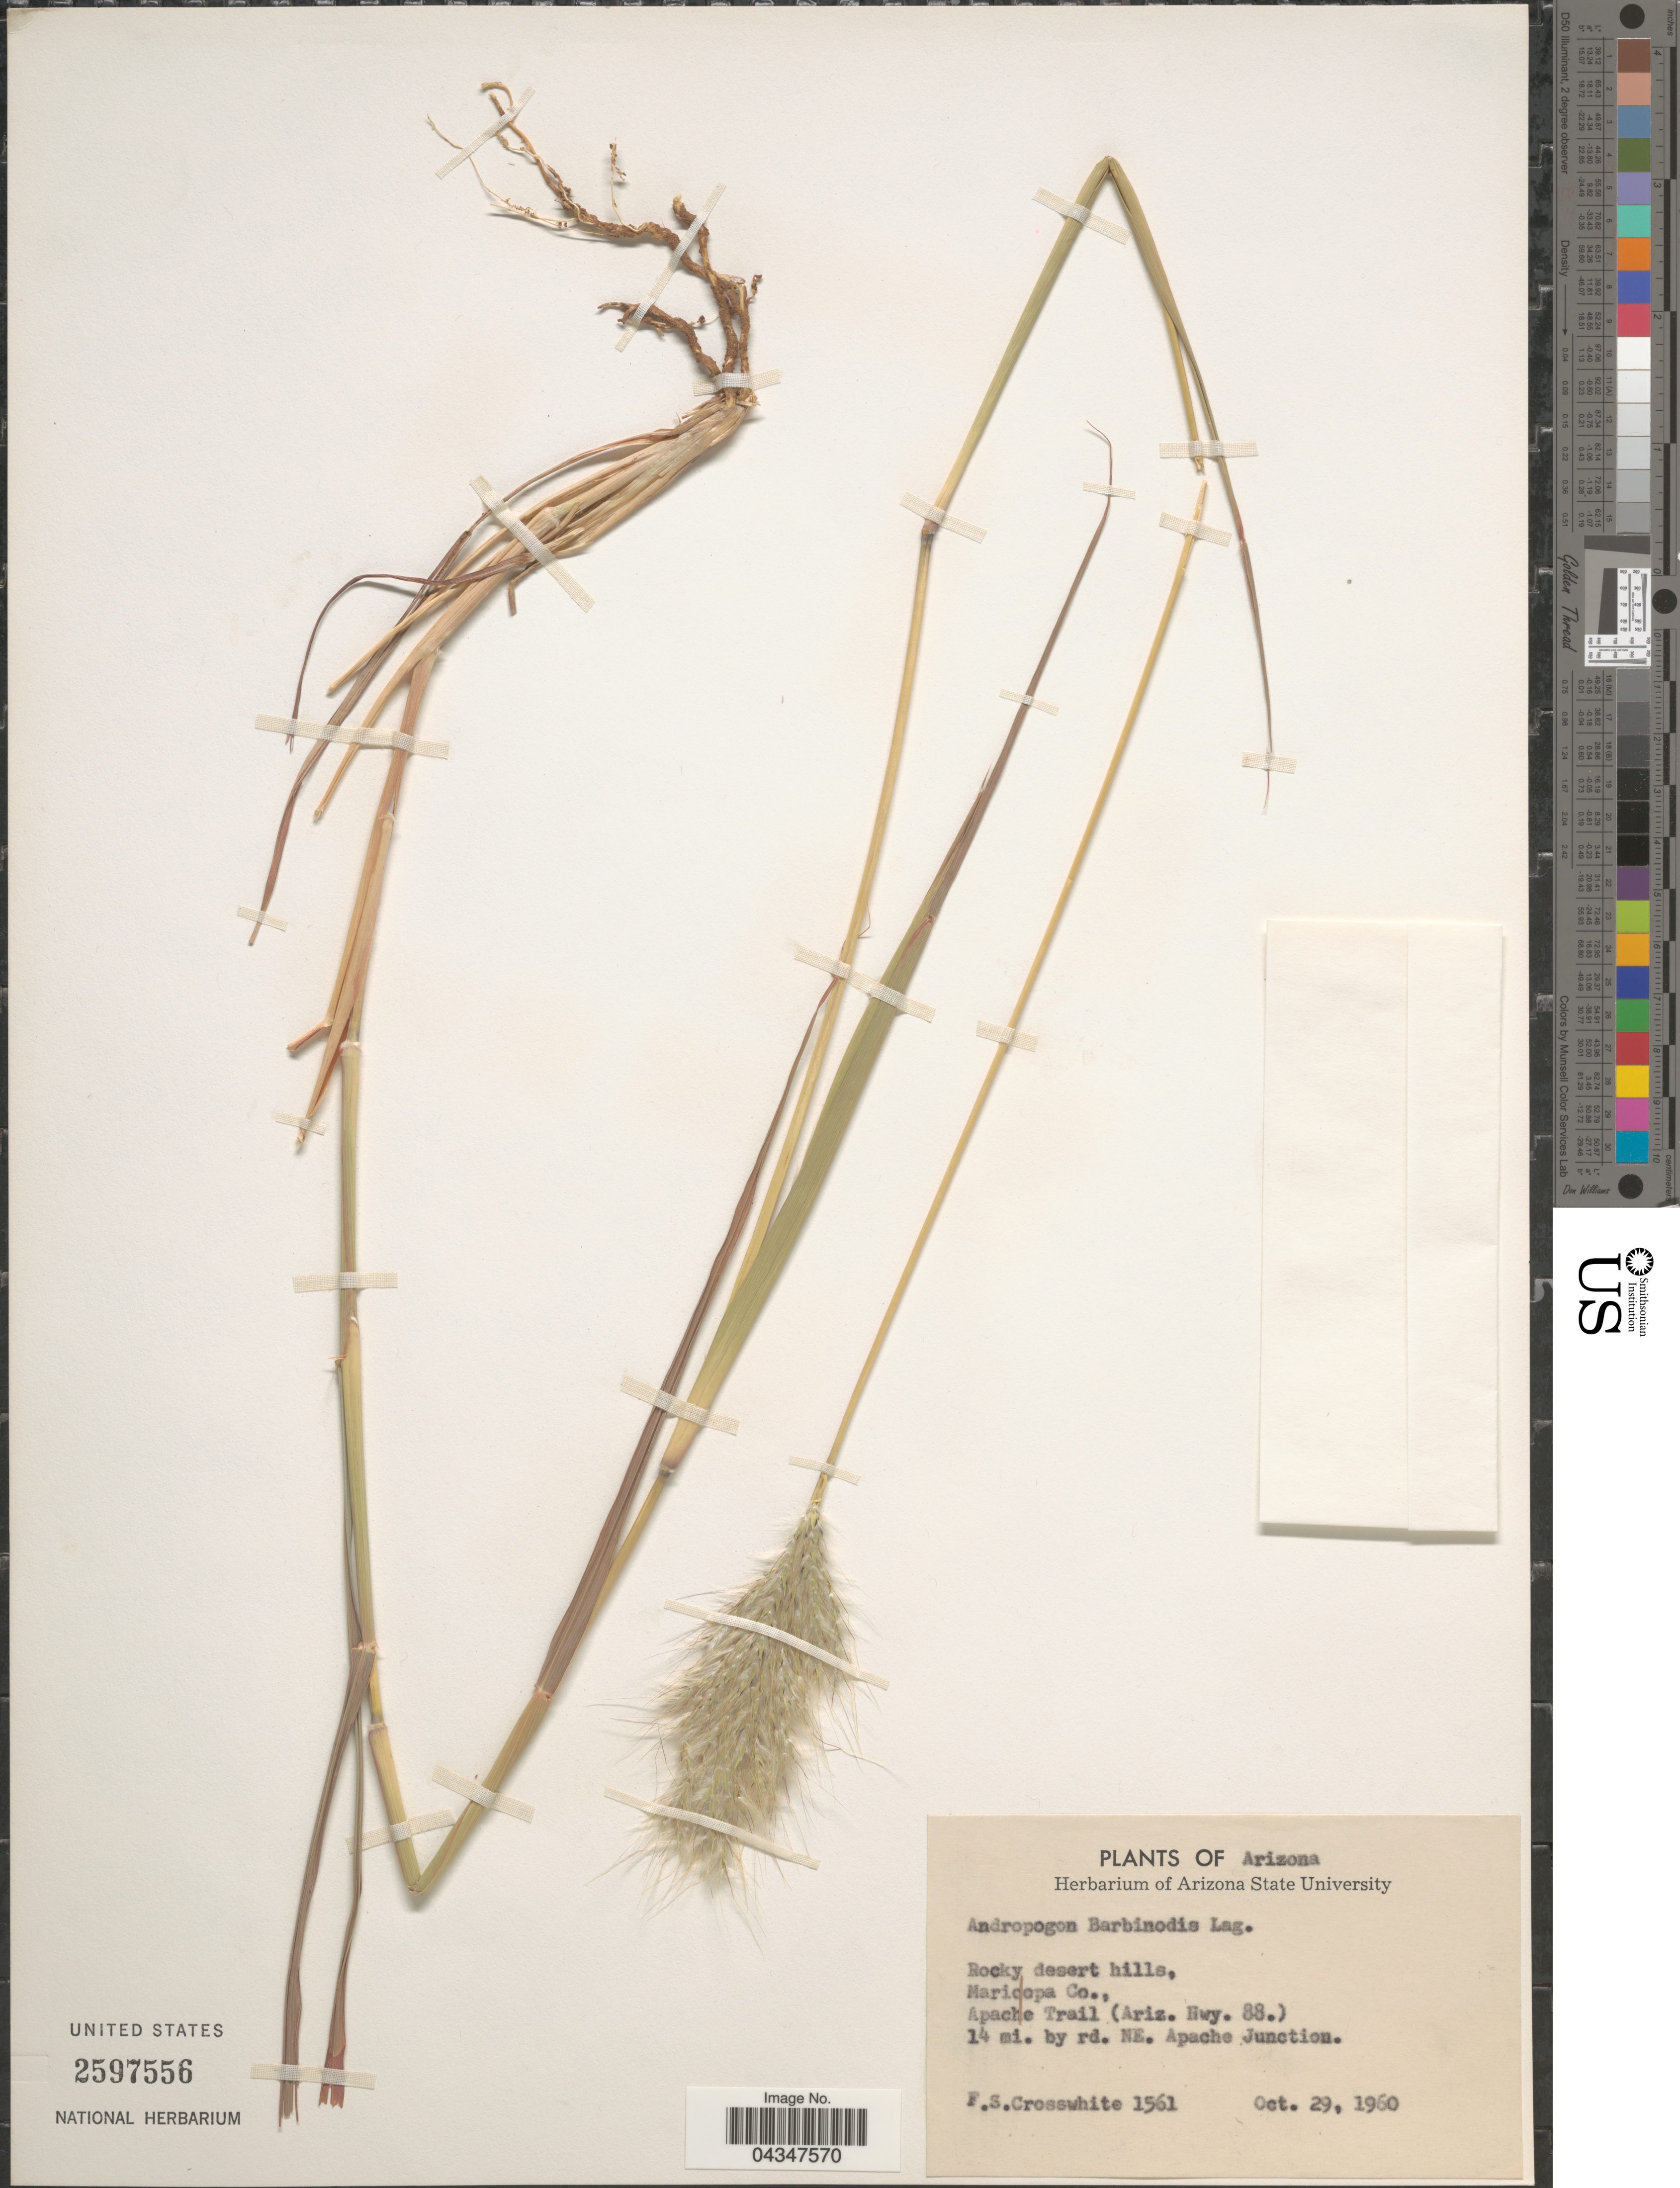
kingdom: Plantae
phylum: Tracheophyta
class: Liliopsida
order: Poales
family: Poaceae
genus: Bothriochloa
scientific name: Bothriochloa barbinodis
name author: (Lag.) Herter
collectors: F. Crosswhite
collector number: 1561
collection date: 1960-10-29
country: United States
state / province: Arizona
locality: Rocky desert hills, Maricopa Co., Apache Trail (Ariz. Hwy. 88) 14 mi. by rd. NE. Apache Junction.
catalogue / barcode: US 2597556